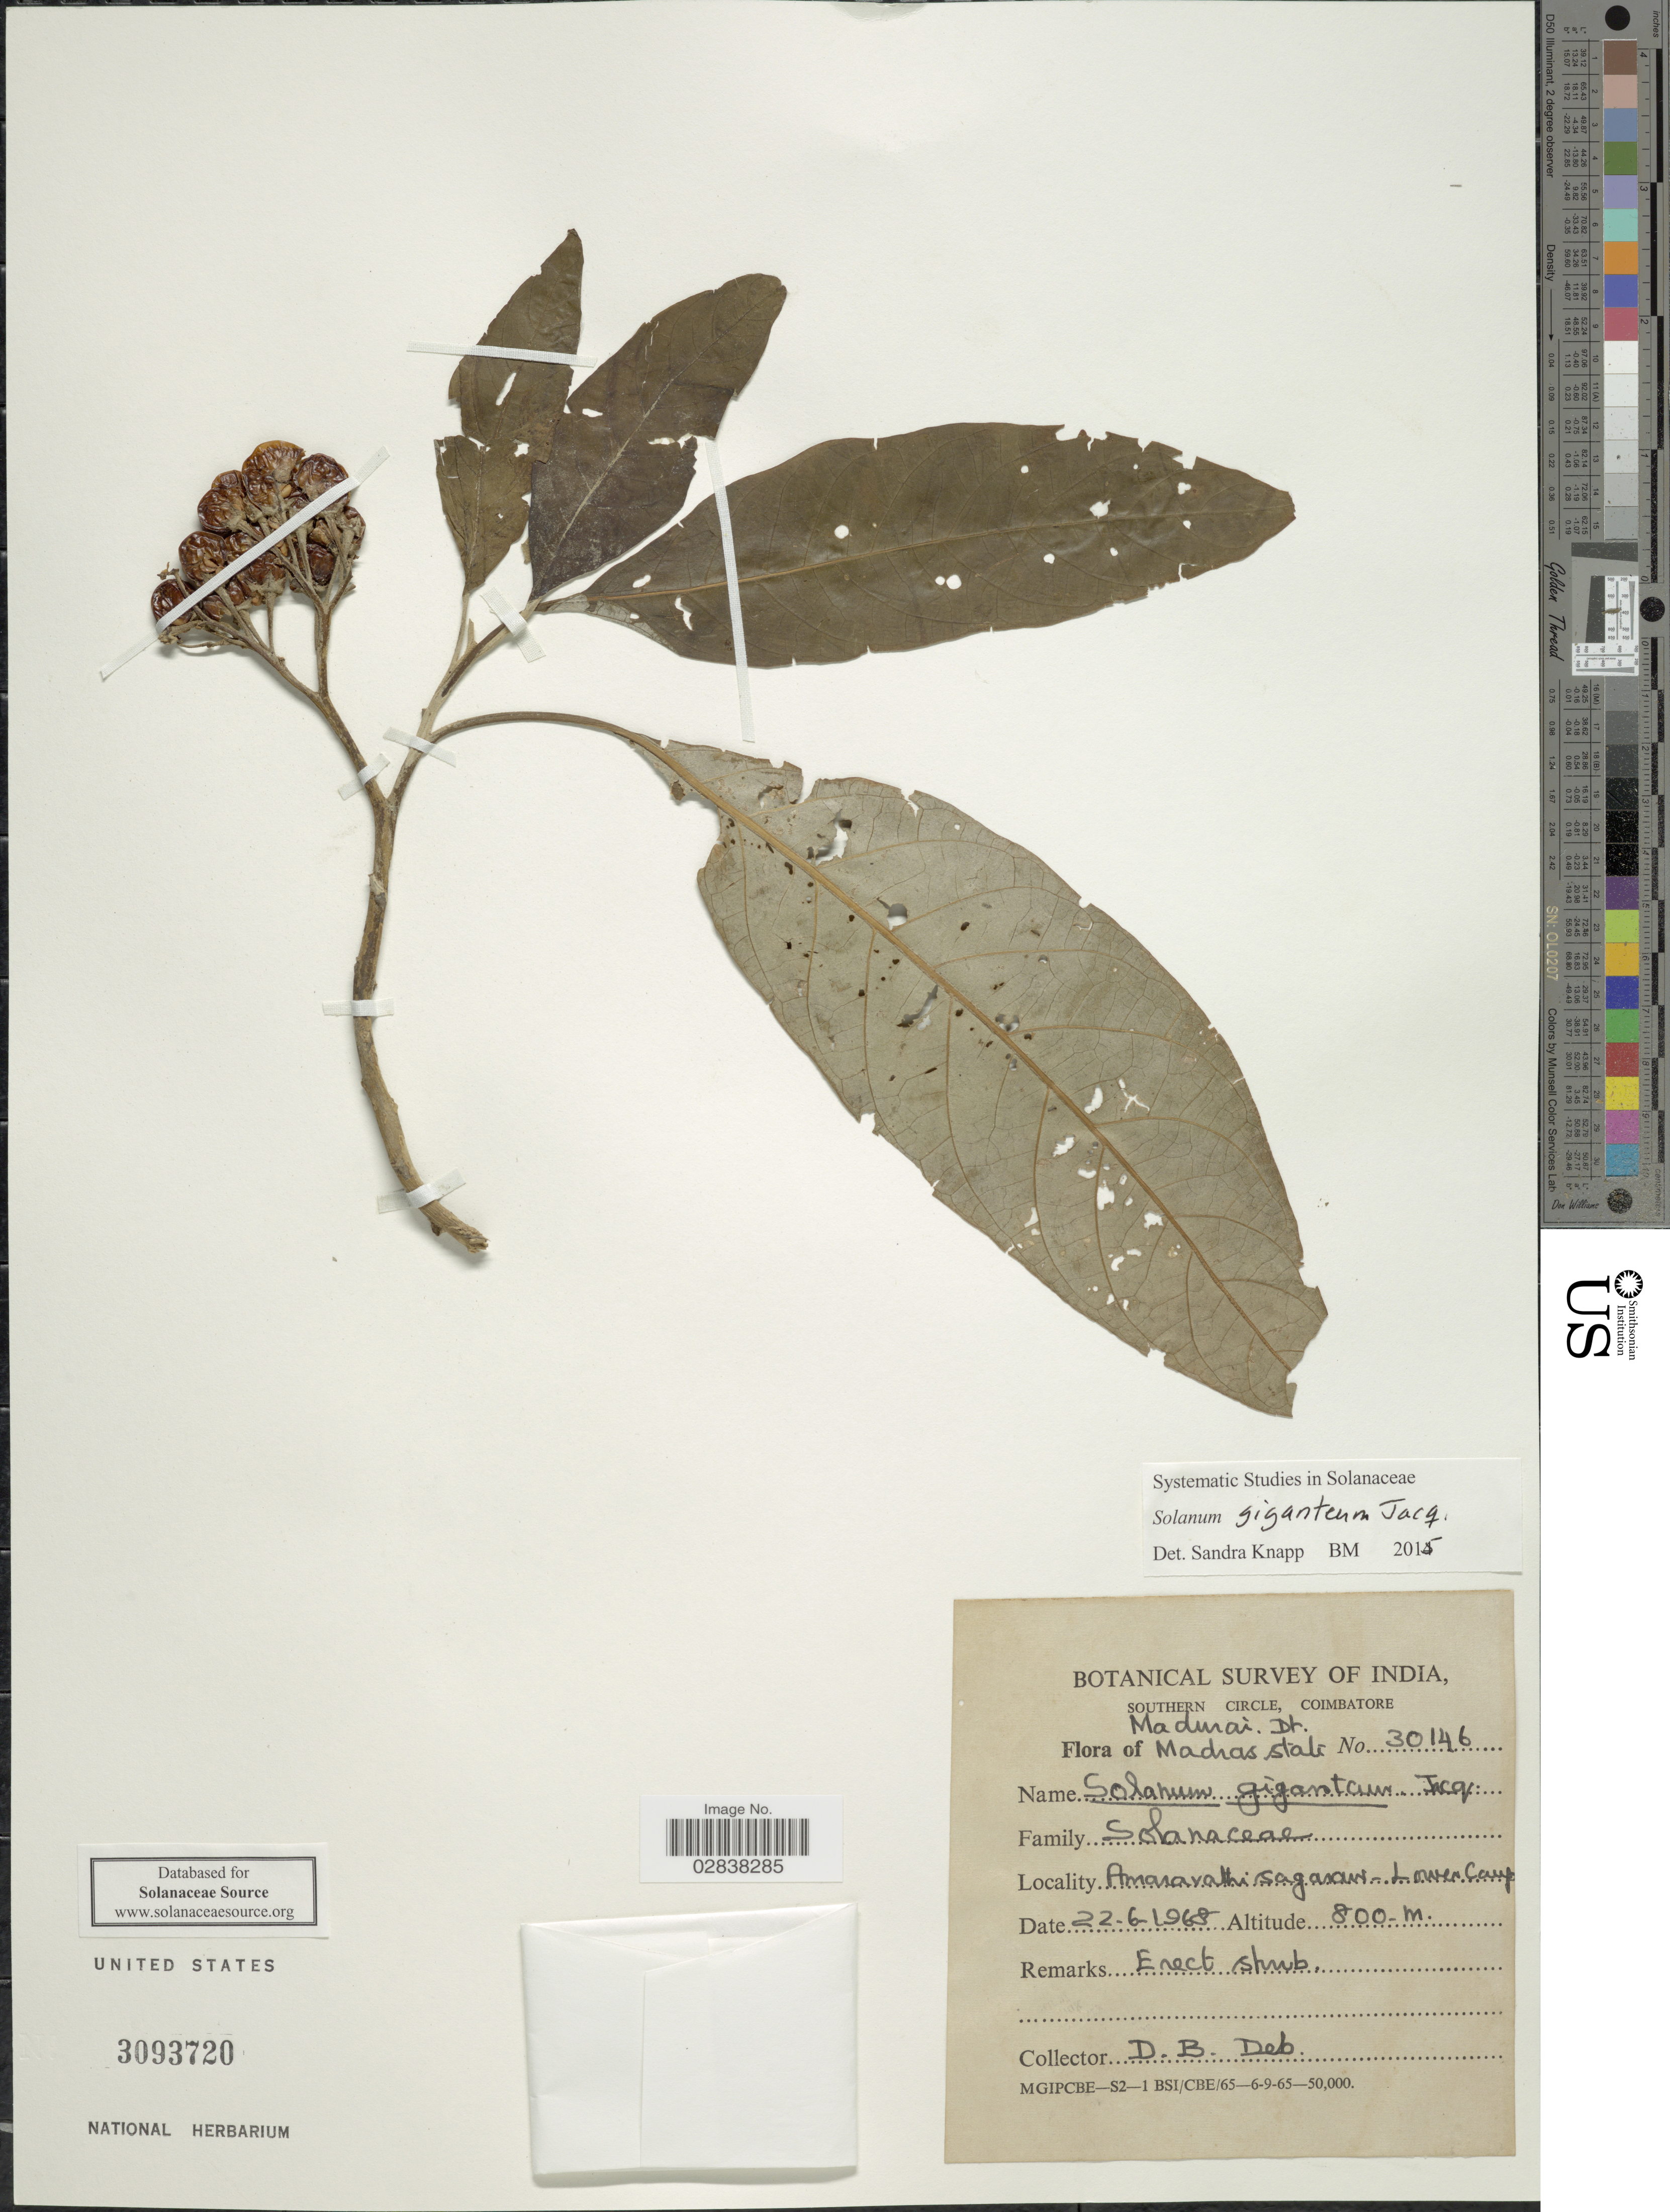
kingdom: Plantae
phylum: Tracheophyta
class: Magnoliopsida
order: Solanales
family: Solanaceae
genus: Solanum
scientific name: Solanum giganteum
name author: Jacq.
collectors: D. Deb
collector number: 30146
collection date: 1968-06-22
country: India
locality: Southern Circle, Coimbatore, Madurai Dt., Madras State, Amarayathi sagasaw-Lower Camp.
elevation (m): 800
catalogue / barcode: US 3093720